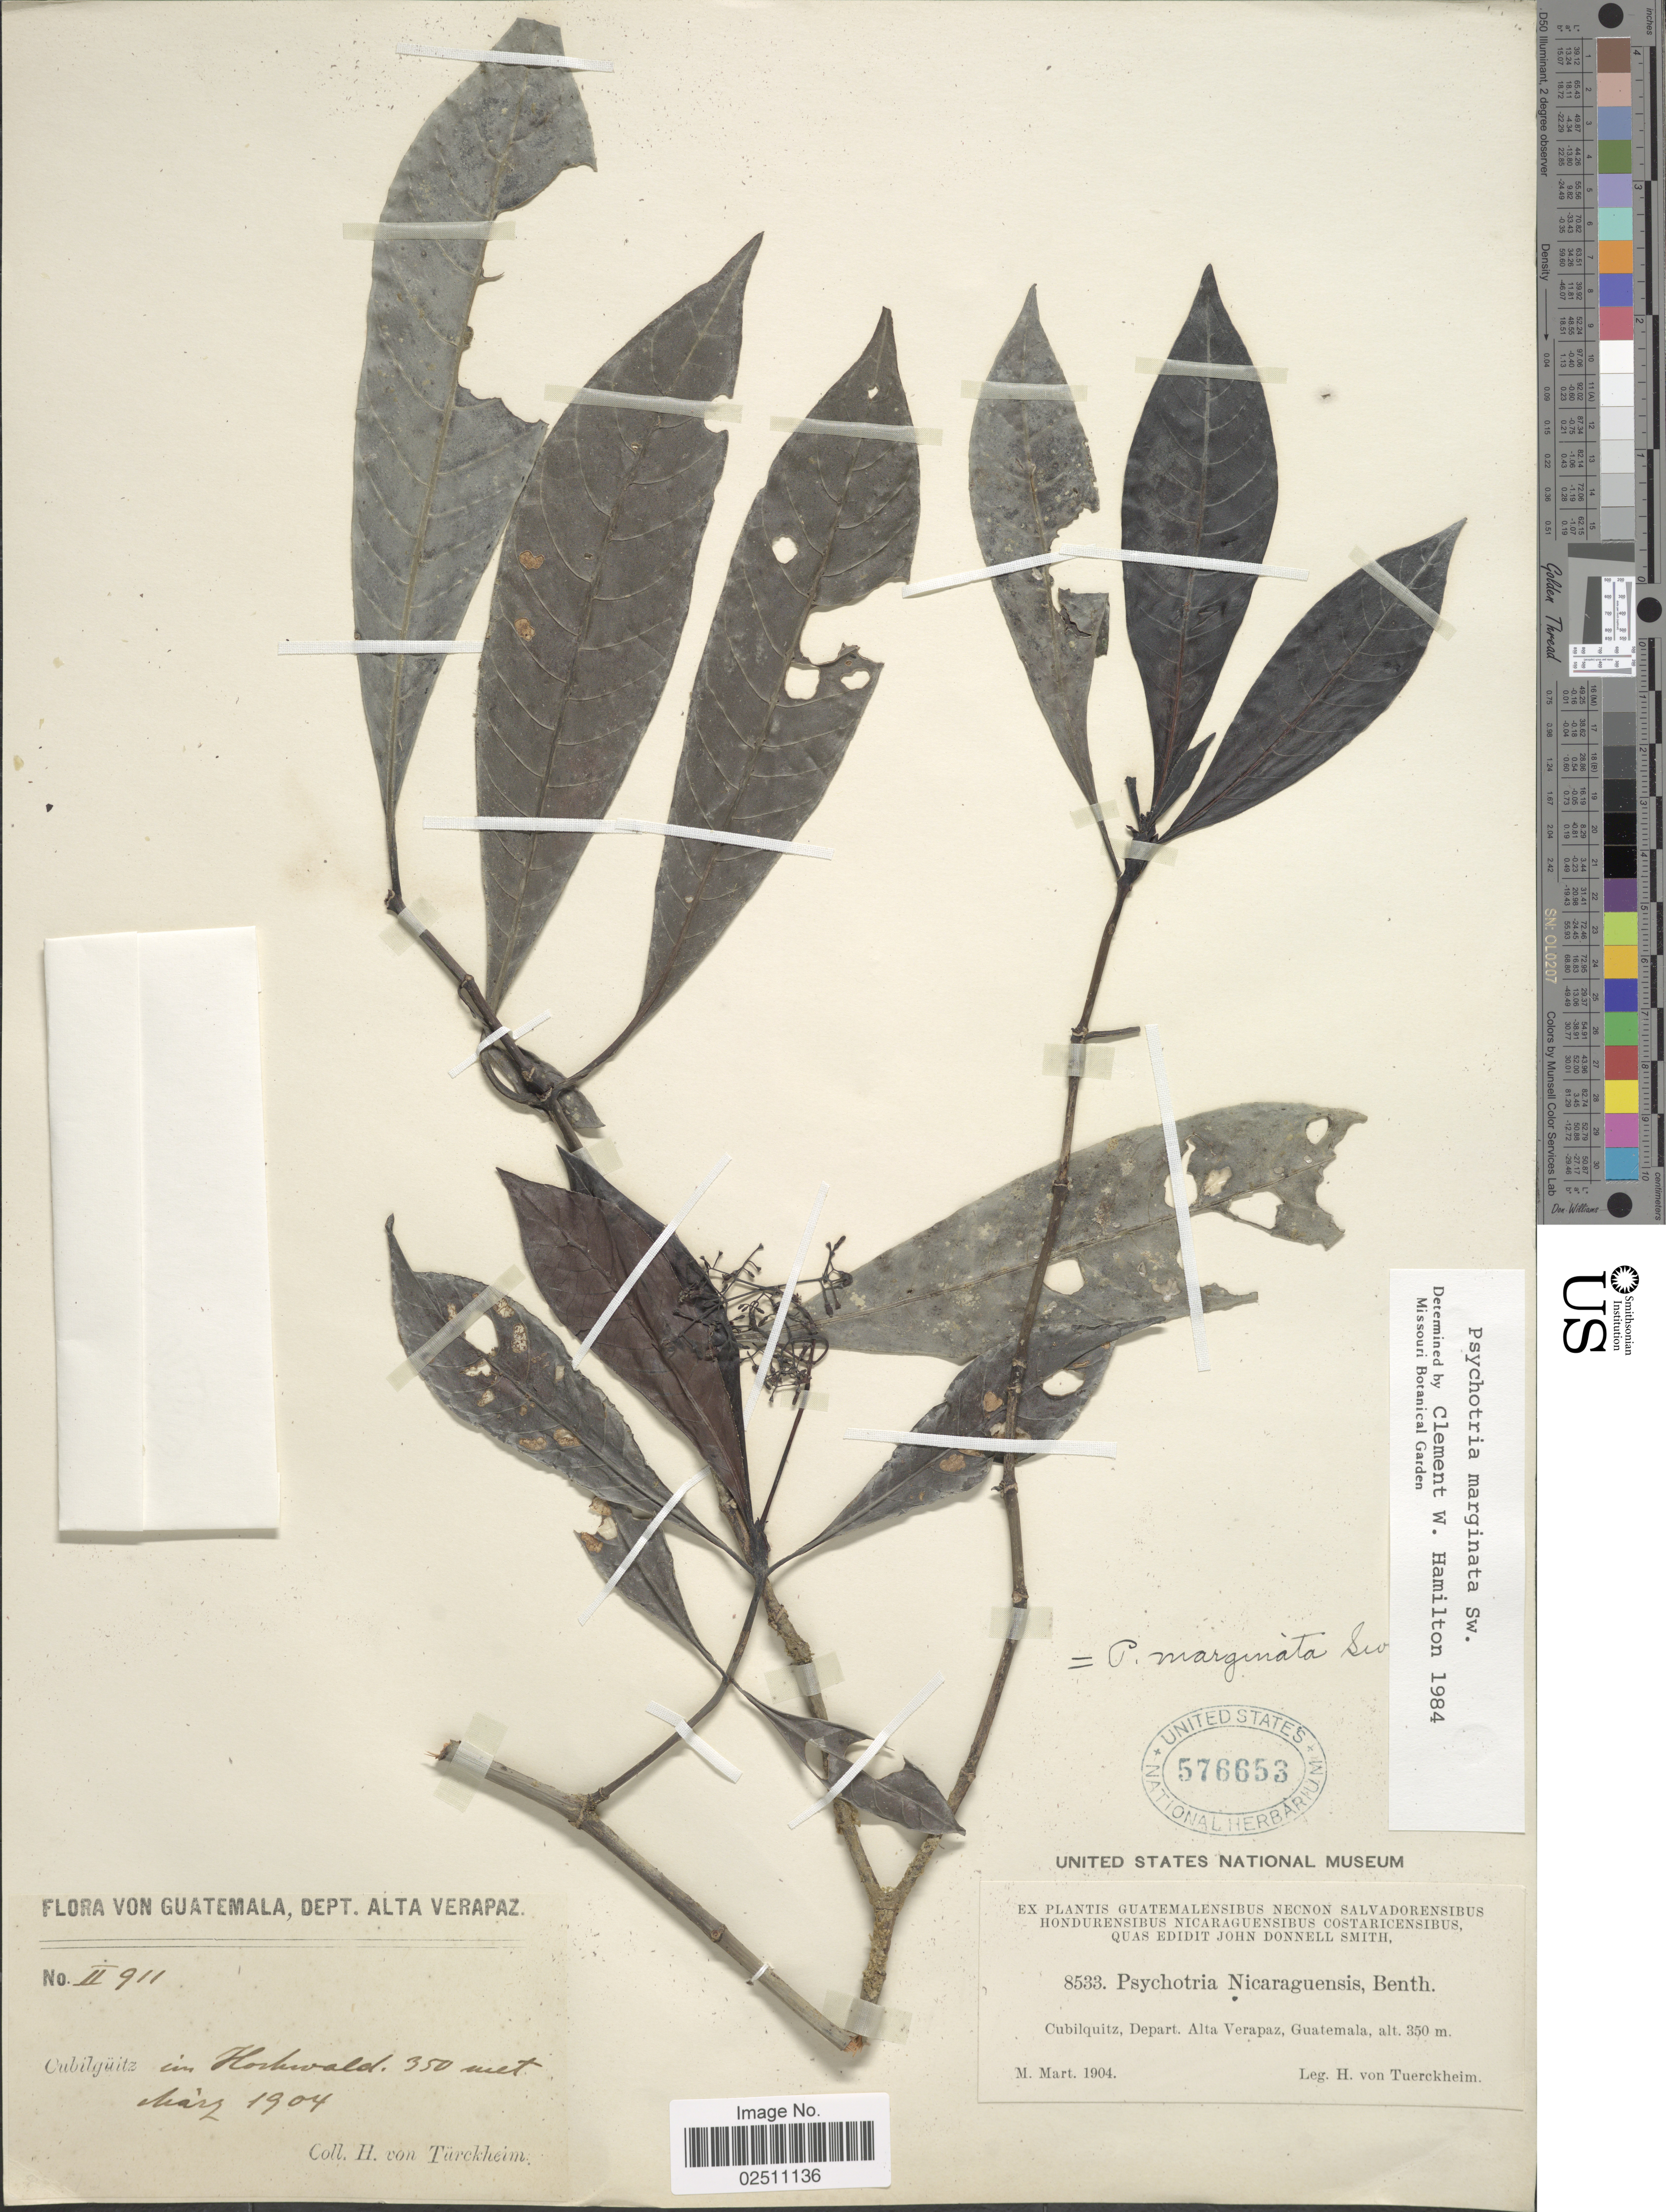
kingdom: Plantae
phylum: Tracheophyta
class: Magnoliopsida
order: Gentianales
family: Rubiaceae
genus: Psychotria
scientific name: Psychotria marginata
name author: Sw.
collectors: H. von Türckheim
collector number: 8533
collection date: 1904-03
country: Guatemala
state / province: Alta Verapaz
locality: Cubilguitz im Hochwald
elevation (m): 350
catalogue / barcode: US 576653